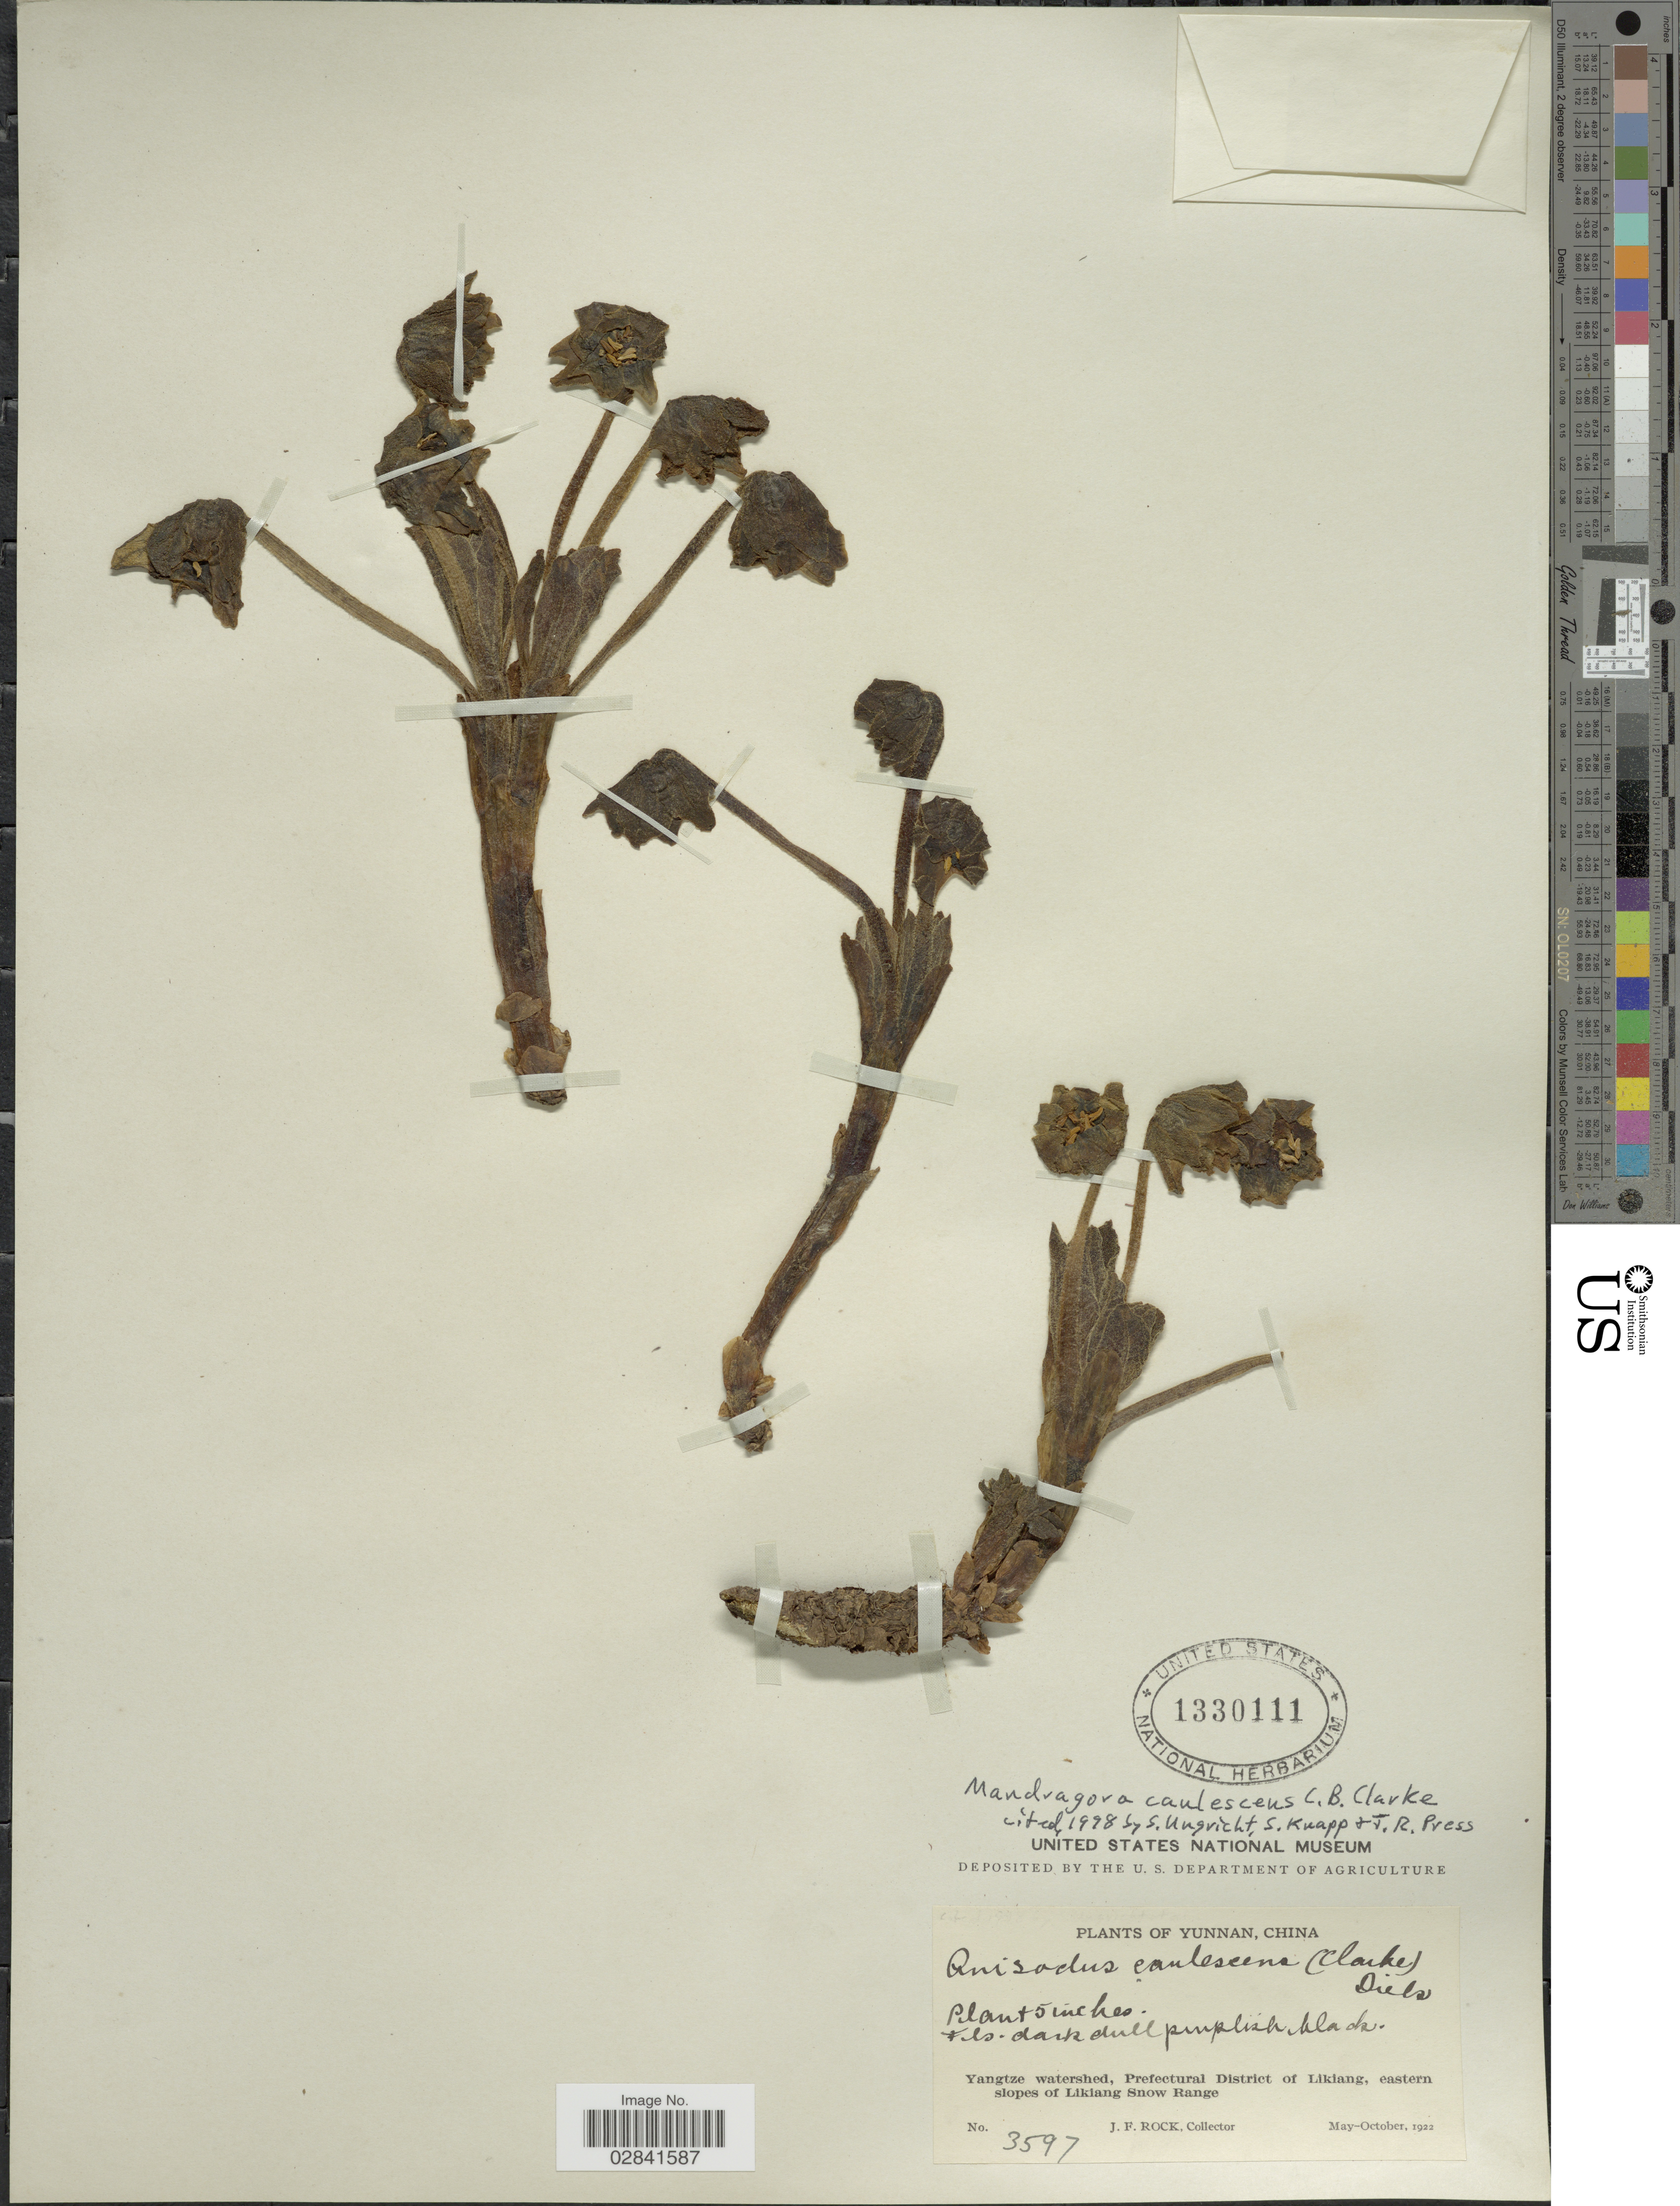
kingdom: Plantae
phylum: Tracheophyta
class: Magnoliopsida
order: Solanales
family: Solanaceae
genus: Mandragora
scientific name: Mandragora caulescens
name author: C.B. Clarke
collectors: J. Rock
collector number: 3597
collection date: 1922-05/1922-10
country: China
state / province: Yunnan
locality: Yangtze watershed, Prefectural District of Likiang, eastern slopes of Likiang Snow Range.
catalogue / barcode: US 1330111